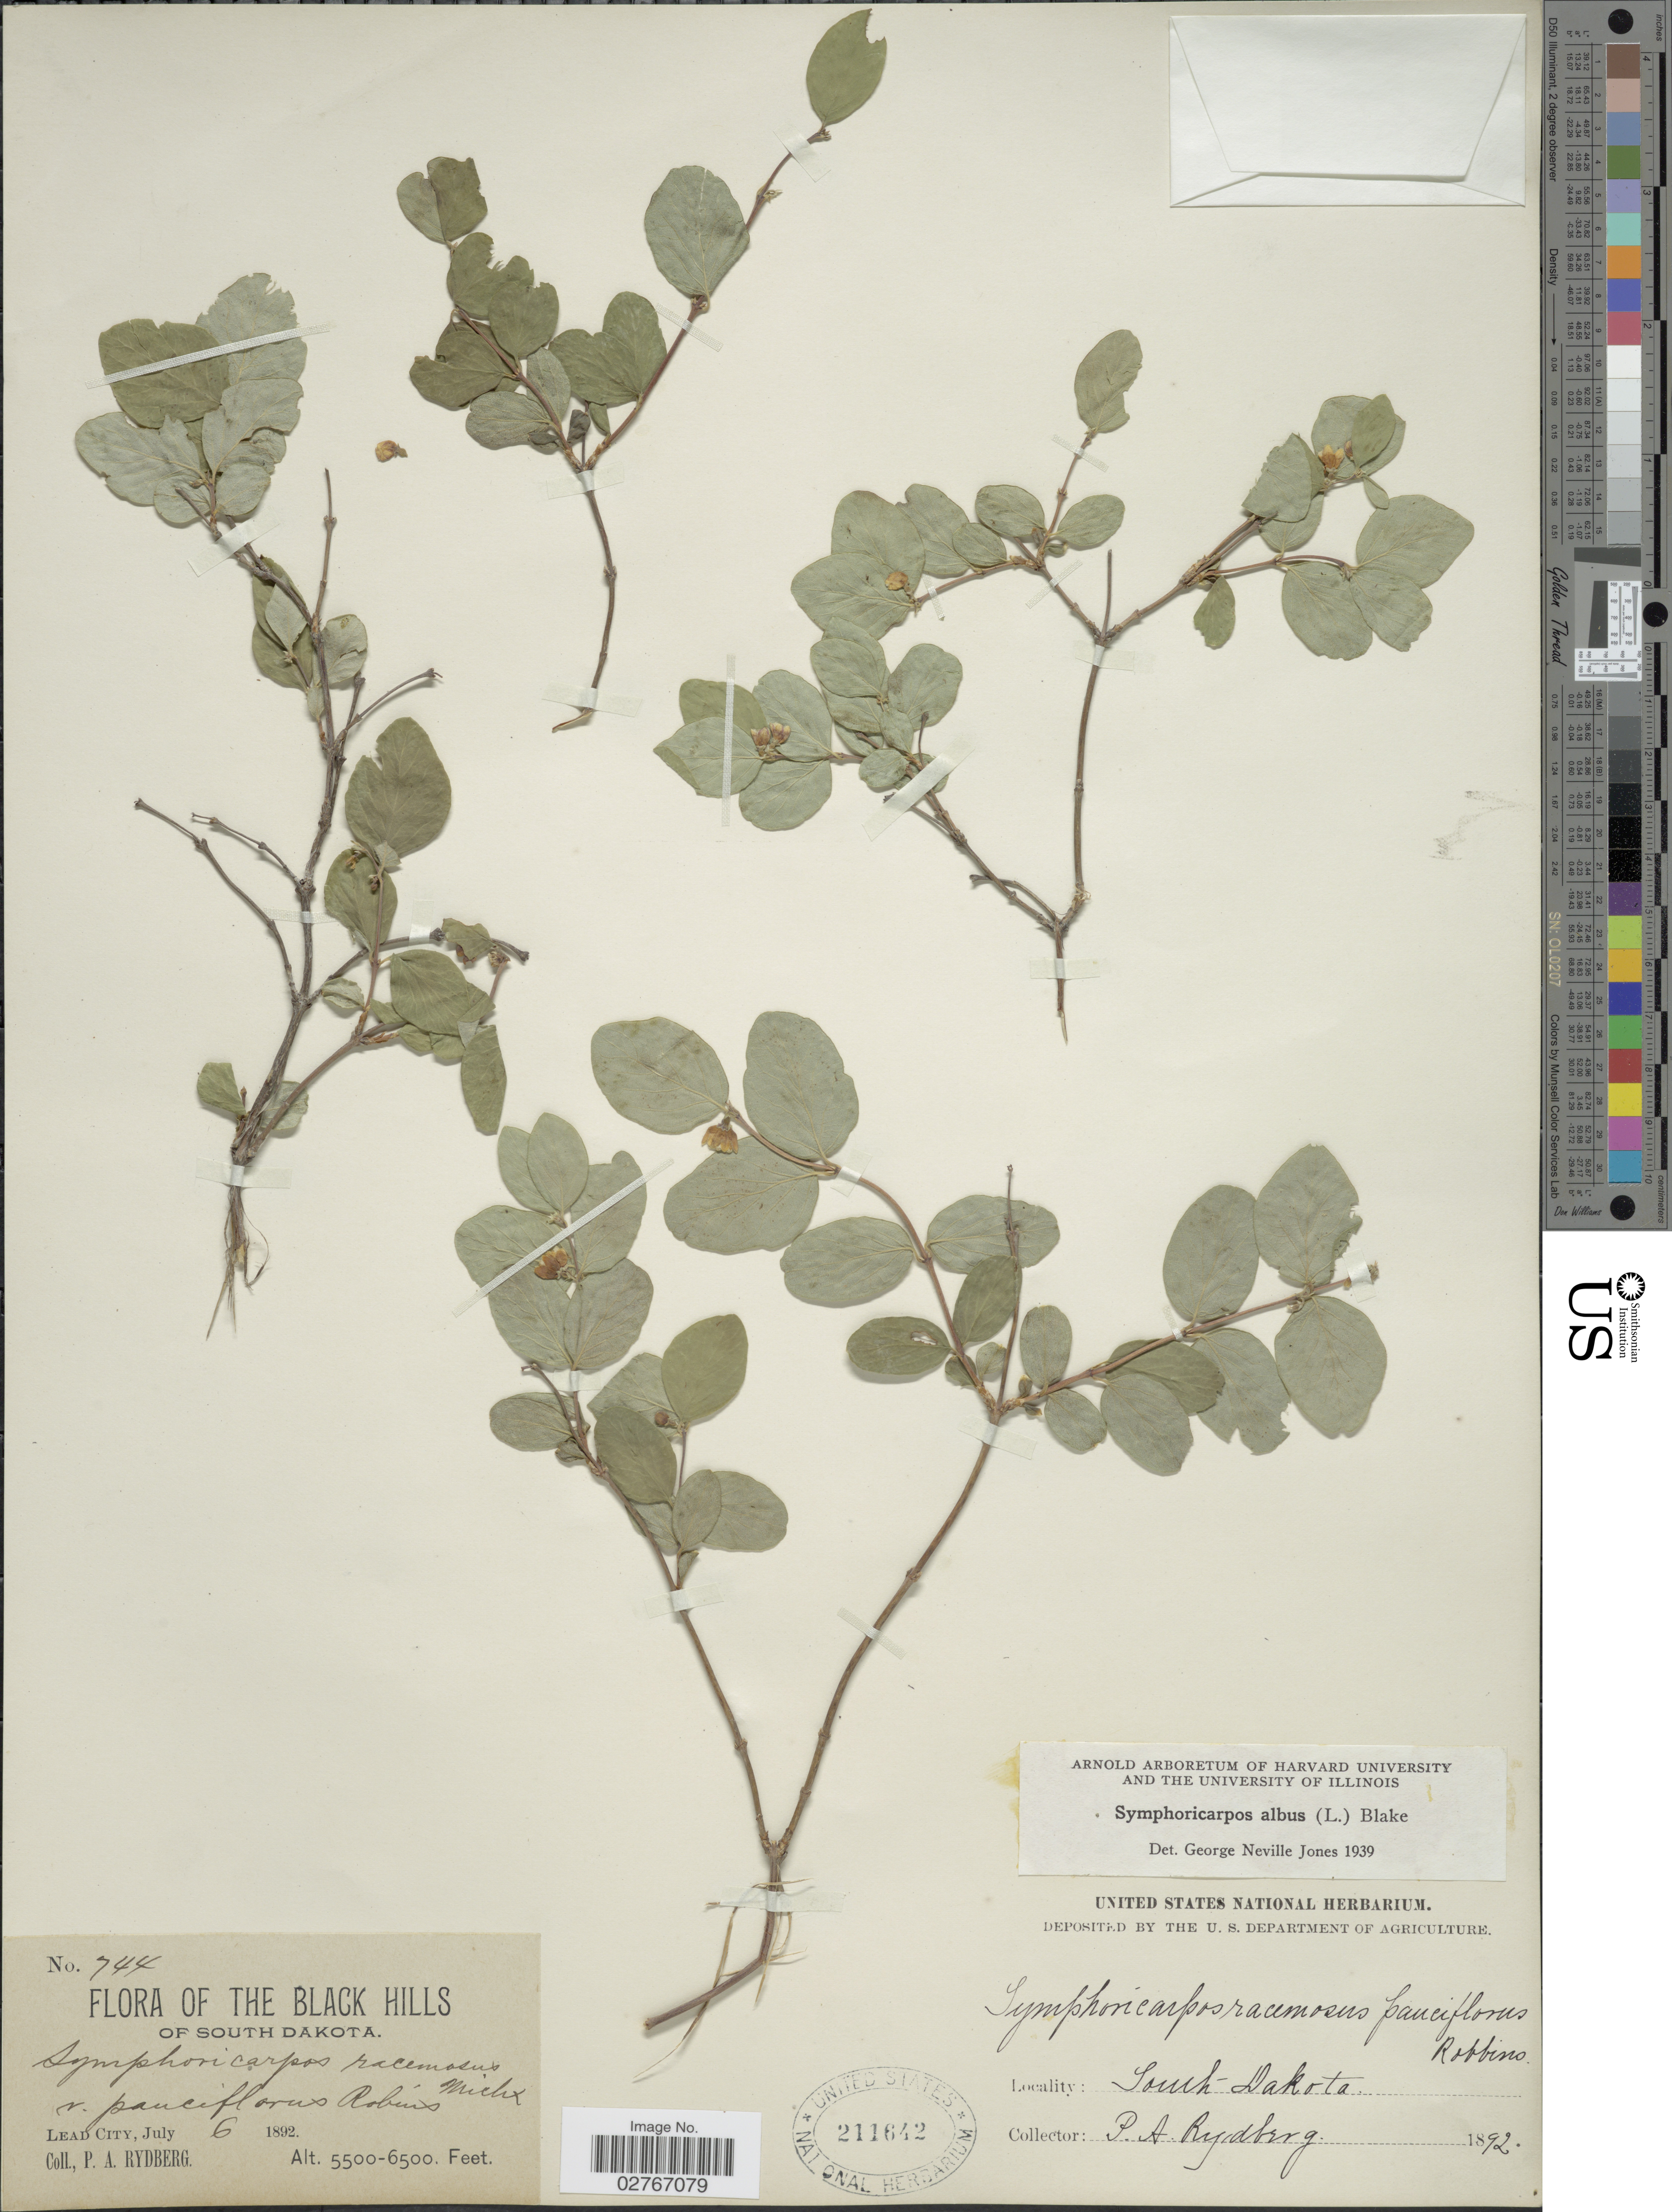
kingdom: Plantae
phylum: Tracheophyta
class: Magnoliopsida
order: Dipsacales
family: Caprifoliaceae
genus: Symphoricarpos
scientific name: Symphoricarpos albus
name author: (L.) S.F. Blake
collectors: P. A. Rydberg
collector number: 744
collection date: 1892-07-06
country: United States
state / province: South Dakota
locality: The Black Hills, Lead City.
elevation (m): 1676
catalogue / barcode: US 211642